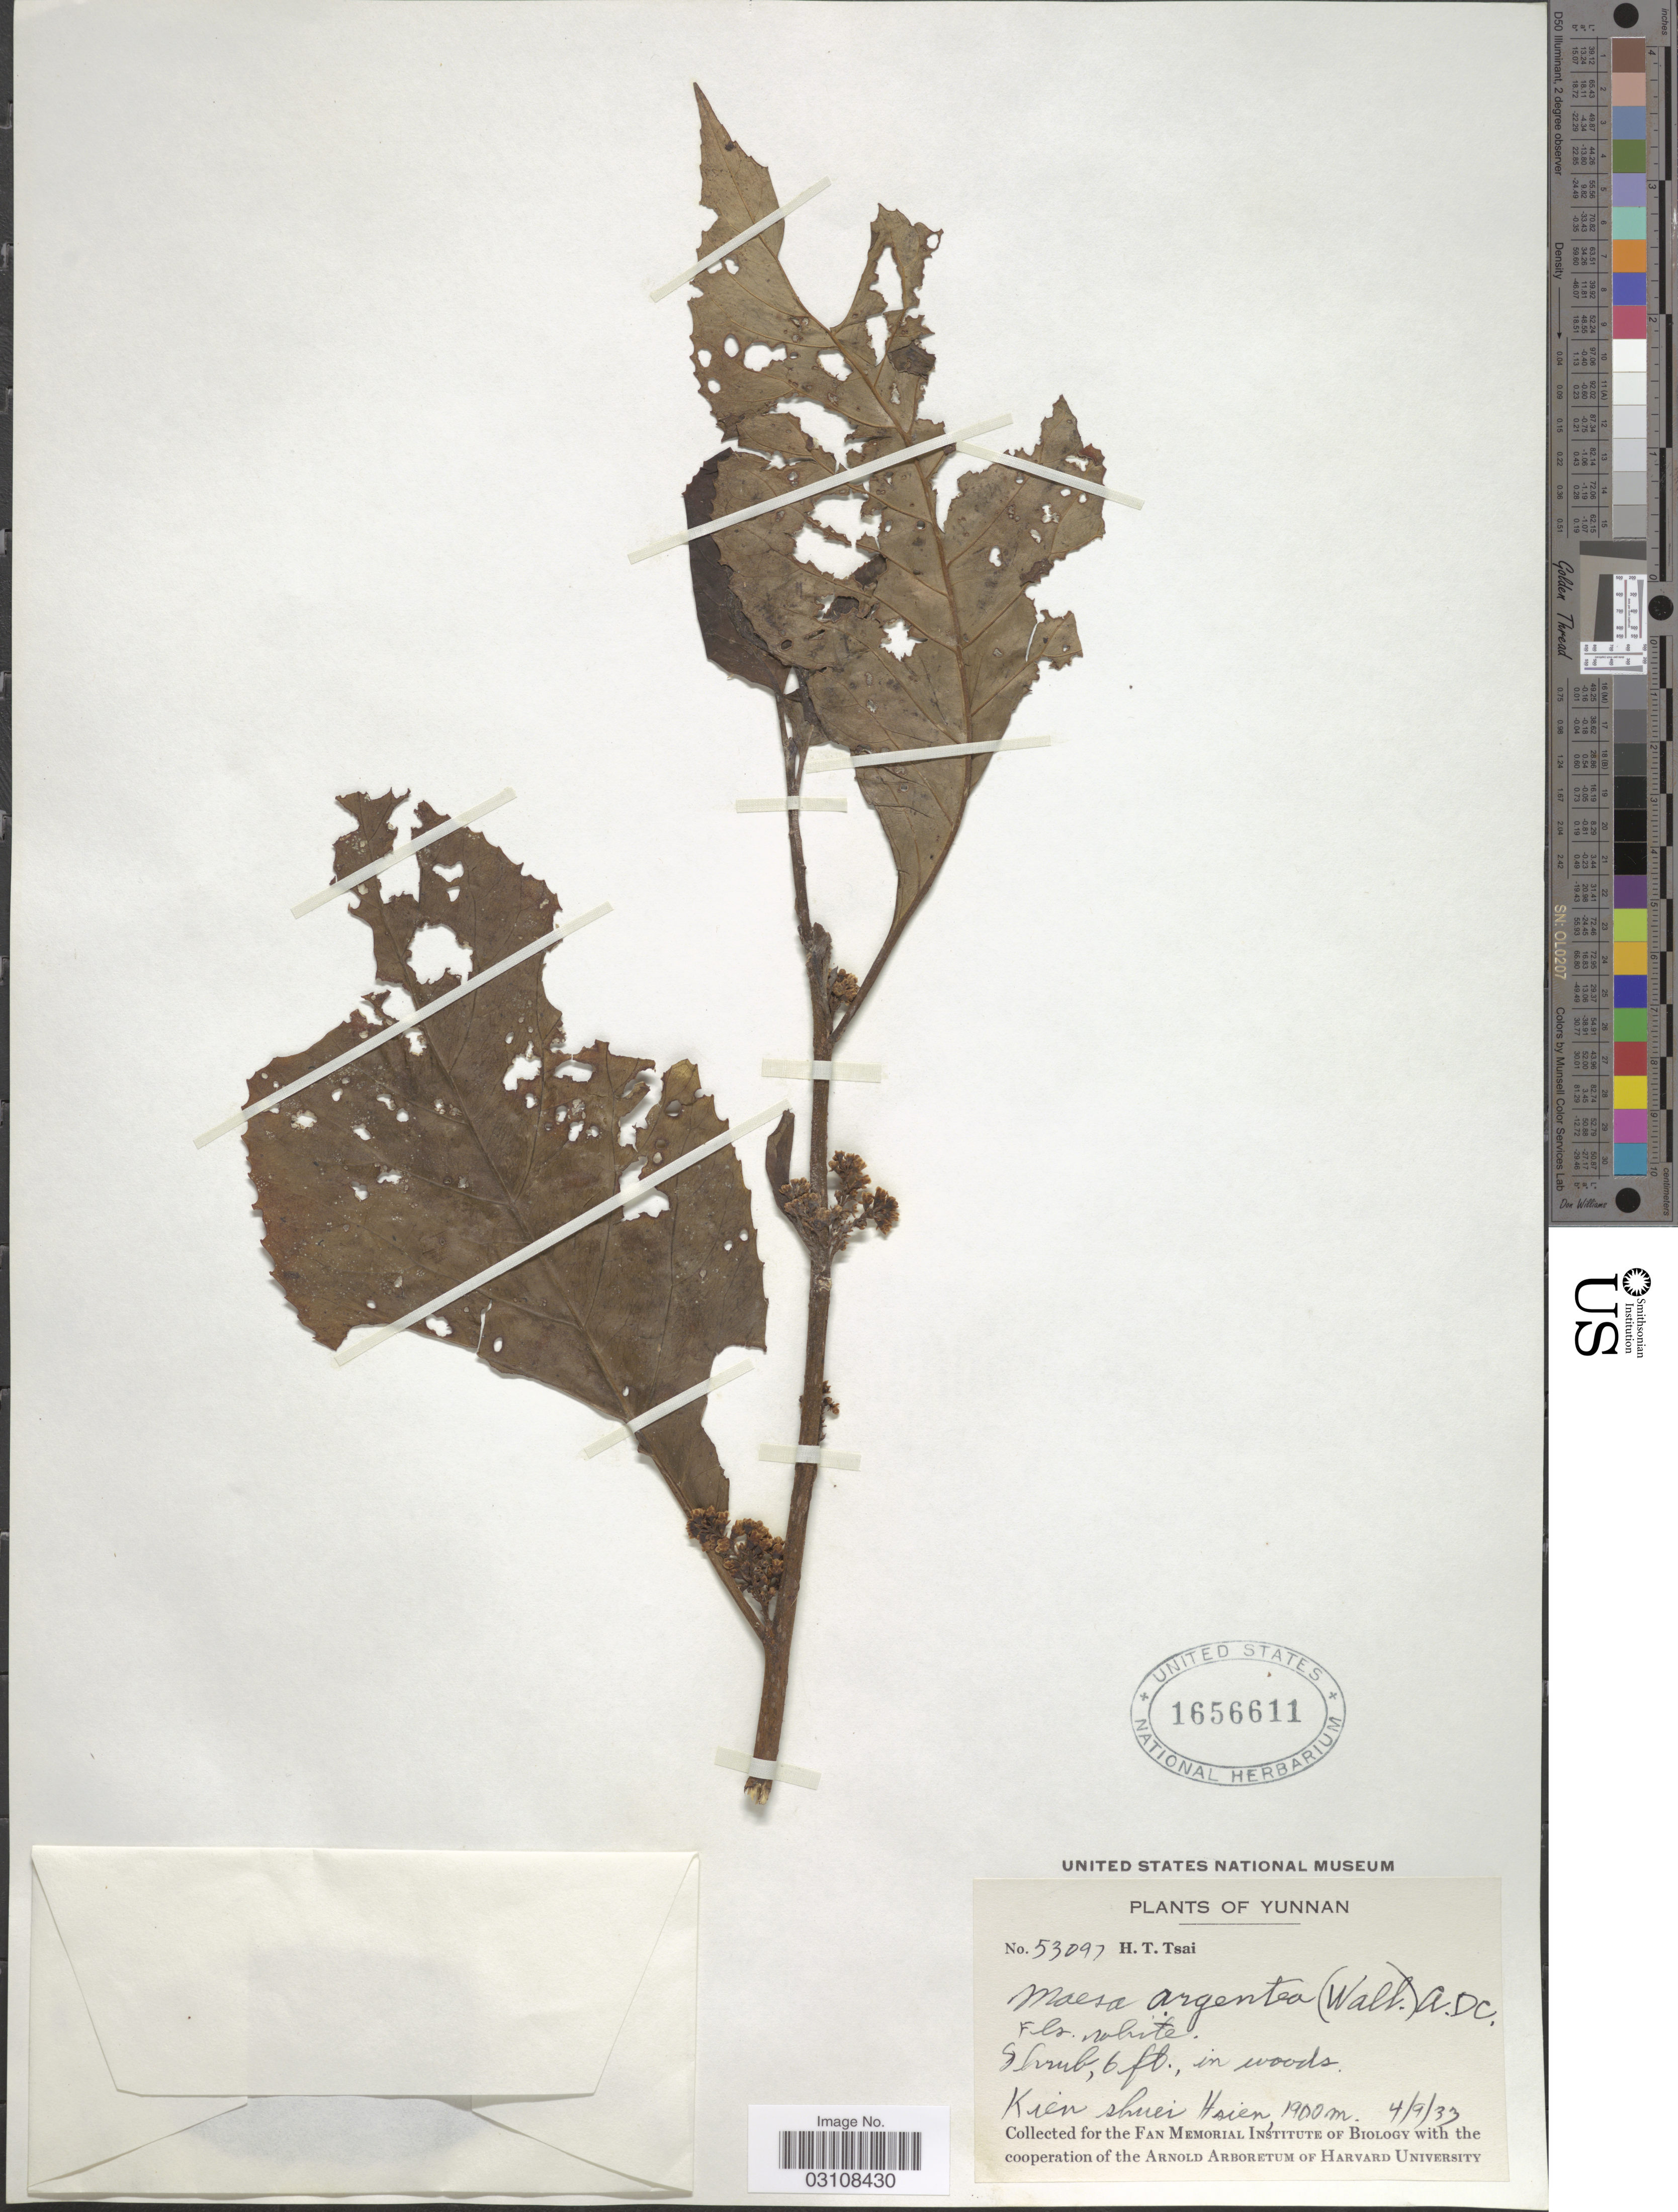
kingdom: Plantae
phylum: Tracheophyta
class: Magnoliopsida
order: Ericales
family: Primulaceae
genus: Maesa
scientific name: Maesa argentea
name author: Wall.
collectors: H. Tsai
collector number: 53097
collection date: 1933-09-04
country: China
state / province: Yunnan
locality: Kien shuei Hsien.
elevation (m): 1900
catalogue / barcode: US 1656611